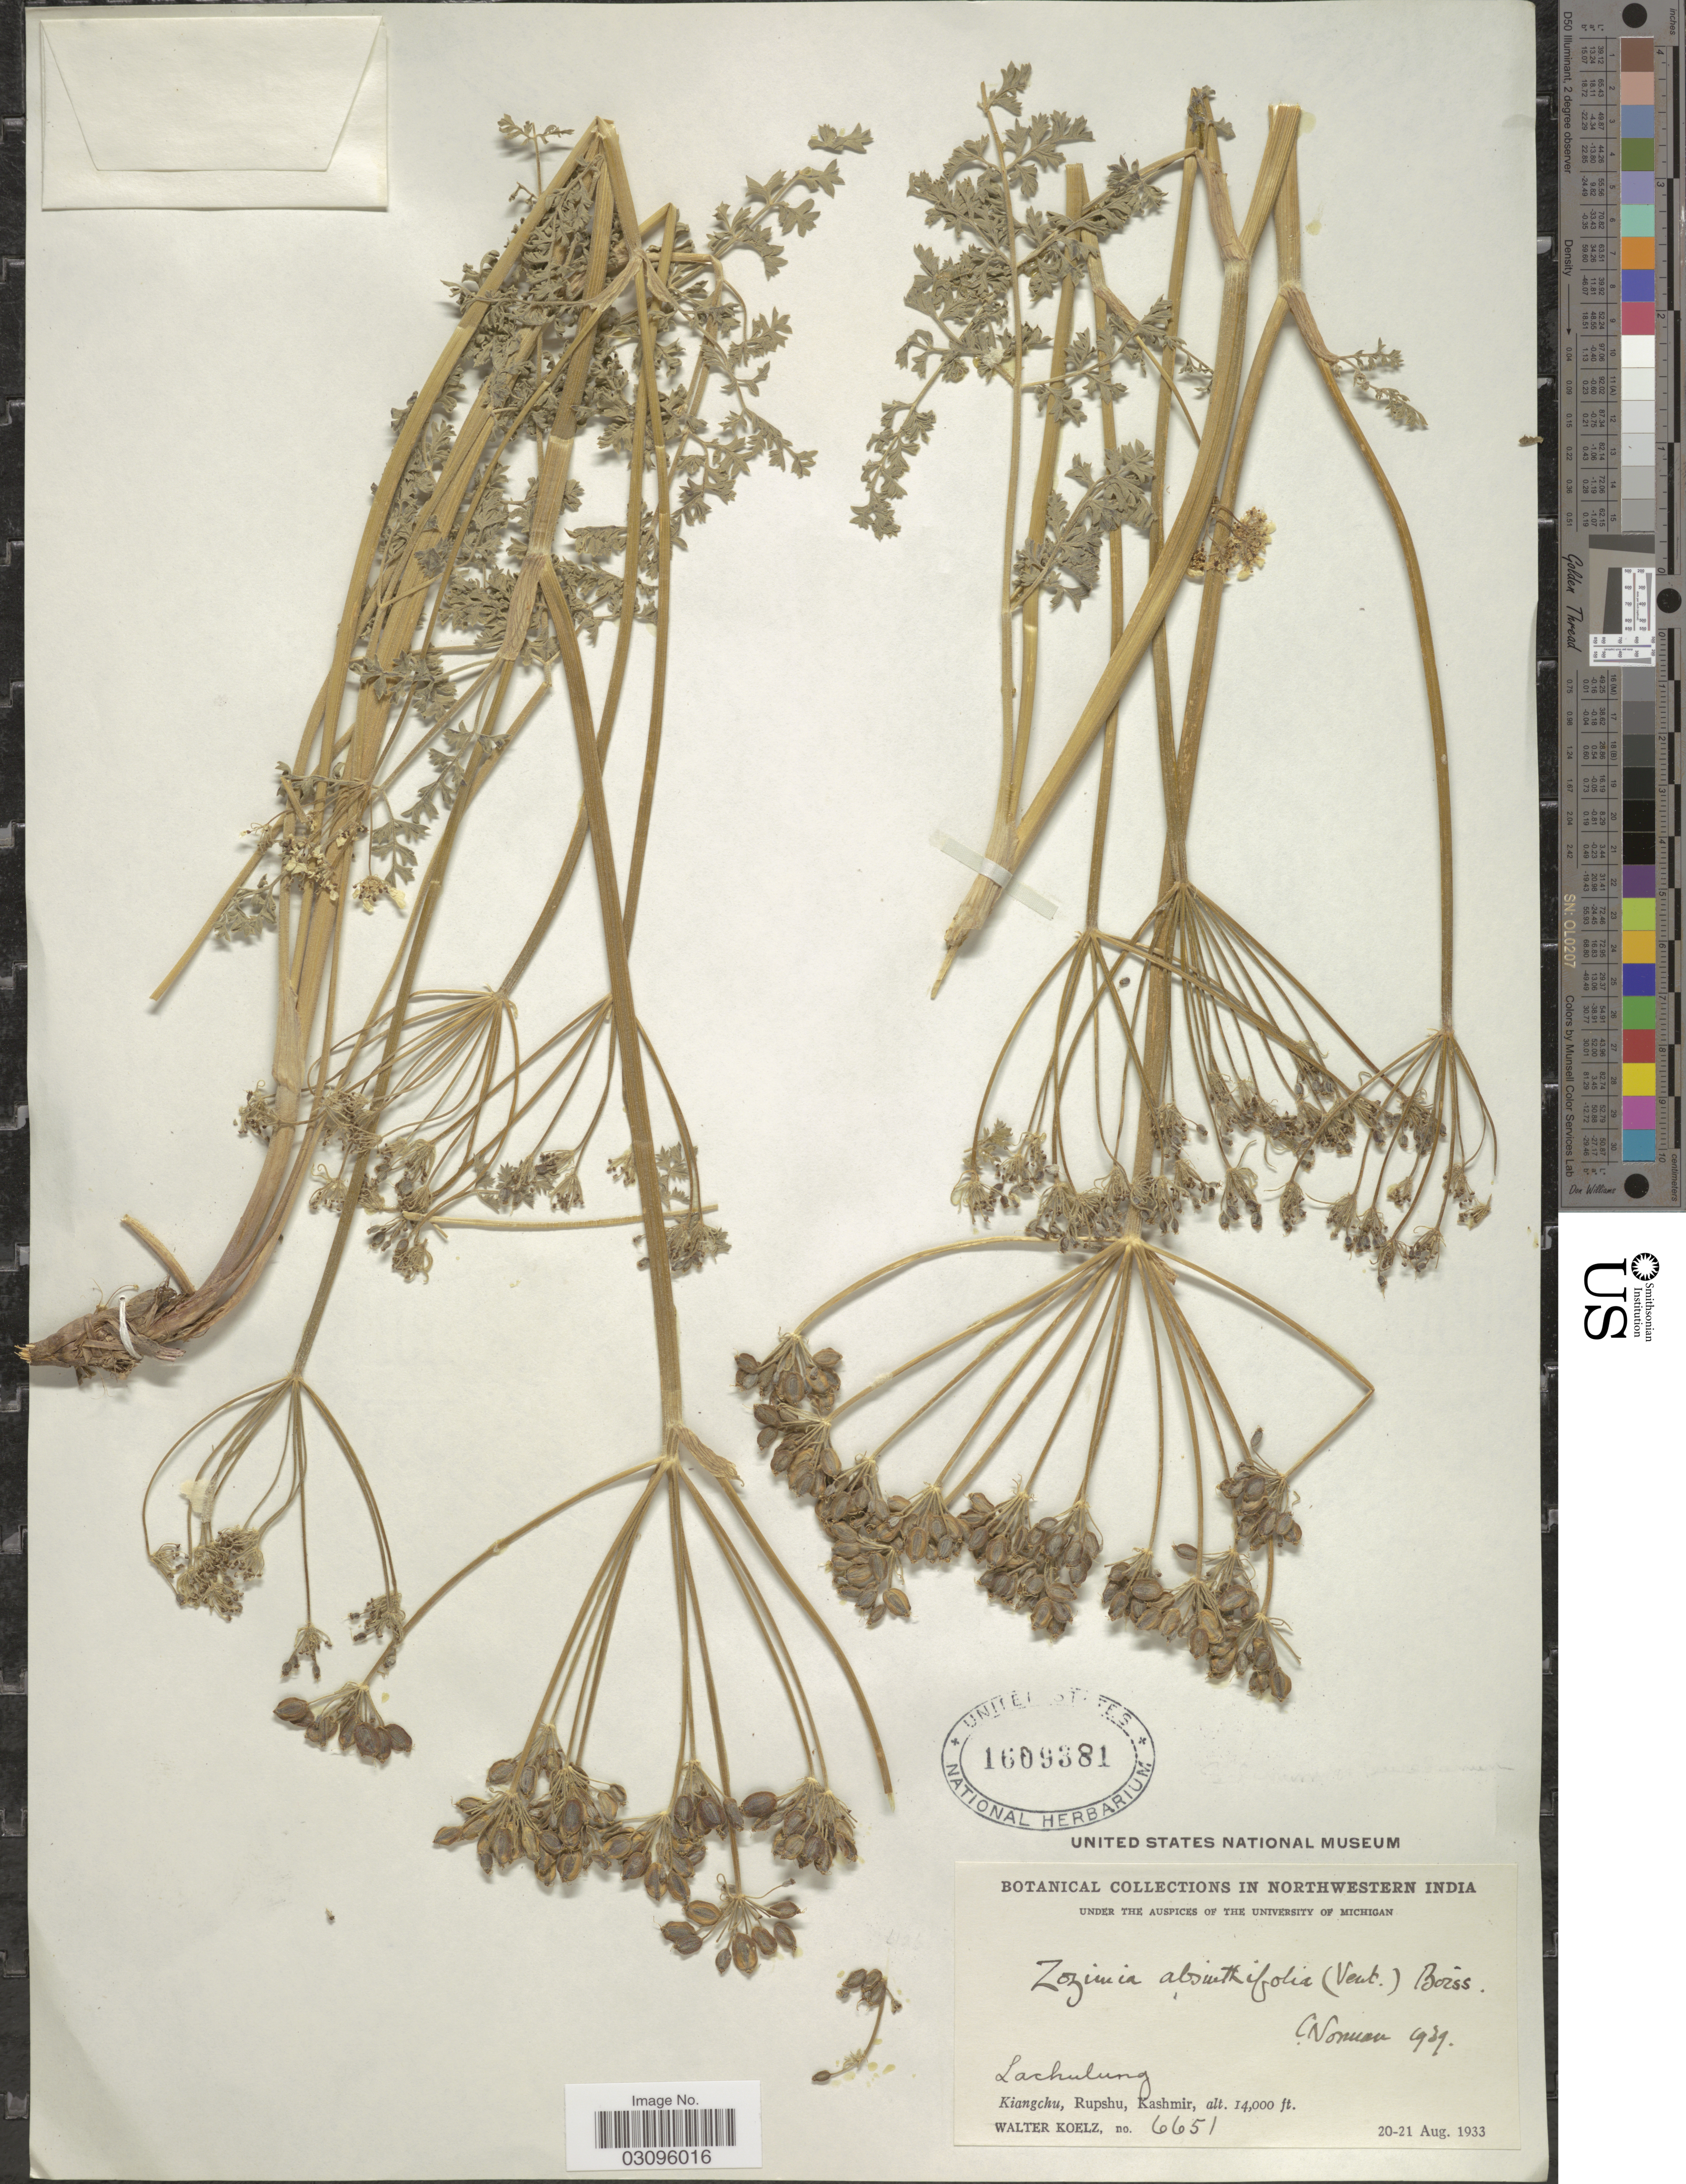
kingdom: Plantae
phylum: Tracheophyta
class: Magnoliopsida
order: Apiales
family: Apiaceae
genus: Zosima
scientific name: Zosima absinthifolia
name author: (Vent.) Link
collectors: W. N. Koelz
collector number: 6651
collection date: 1933-08-20/1933-08-21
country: India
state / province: Jammu and Kashmir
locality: Northwestern India. Lachulung. Kiangchu, Rupshu, Kashmir.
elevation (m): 4267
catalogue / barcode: US 1609381